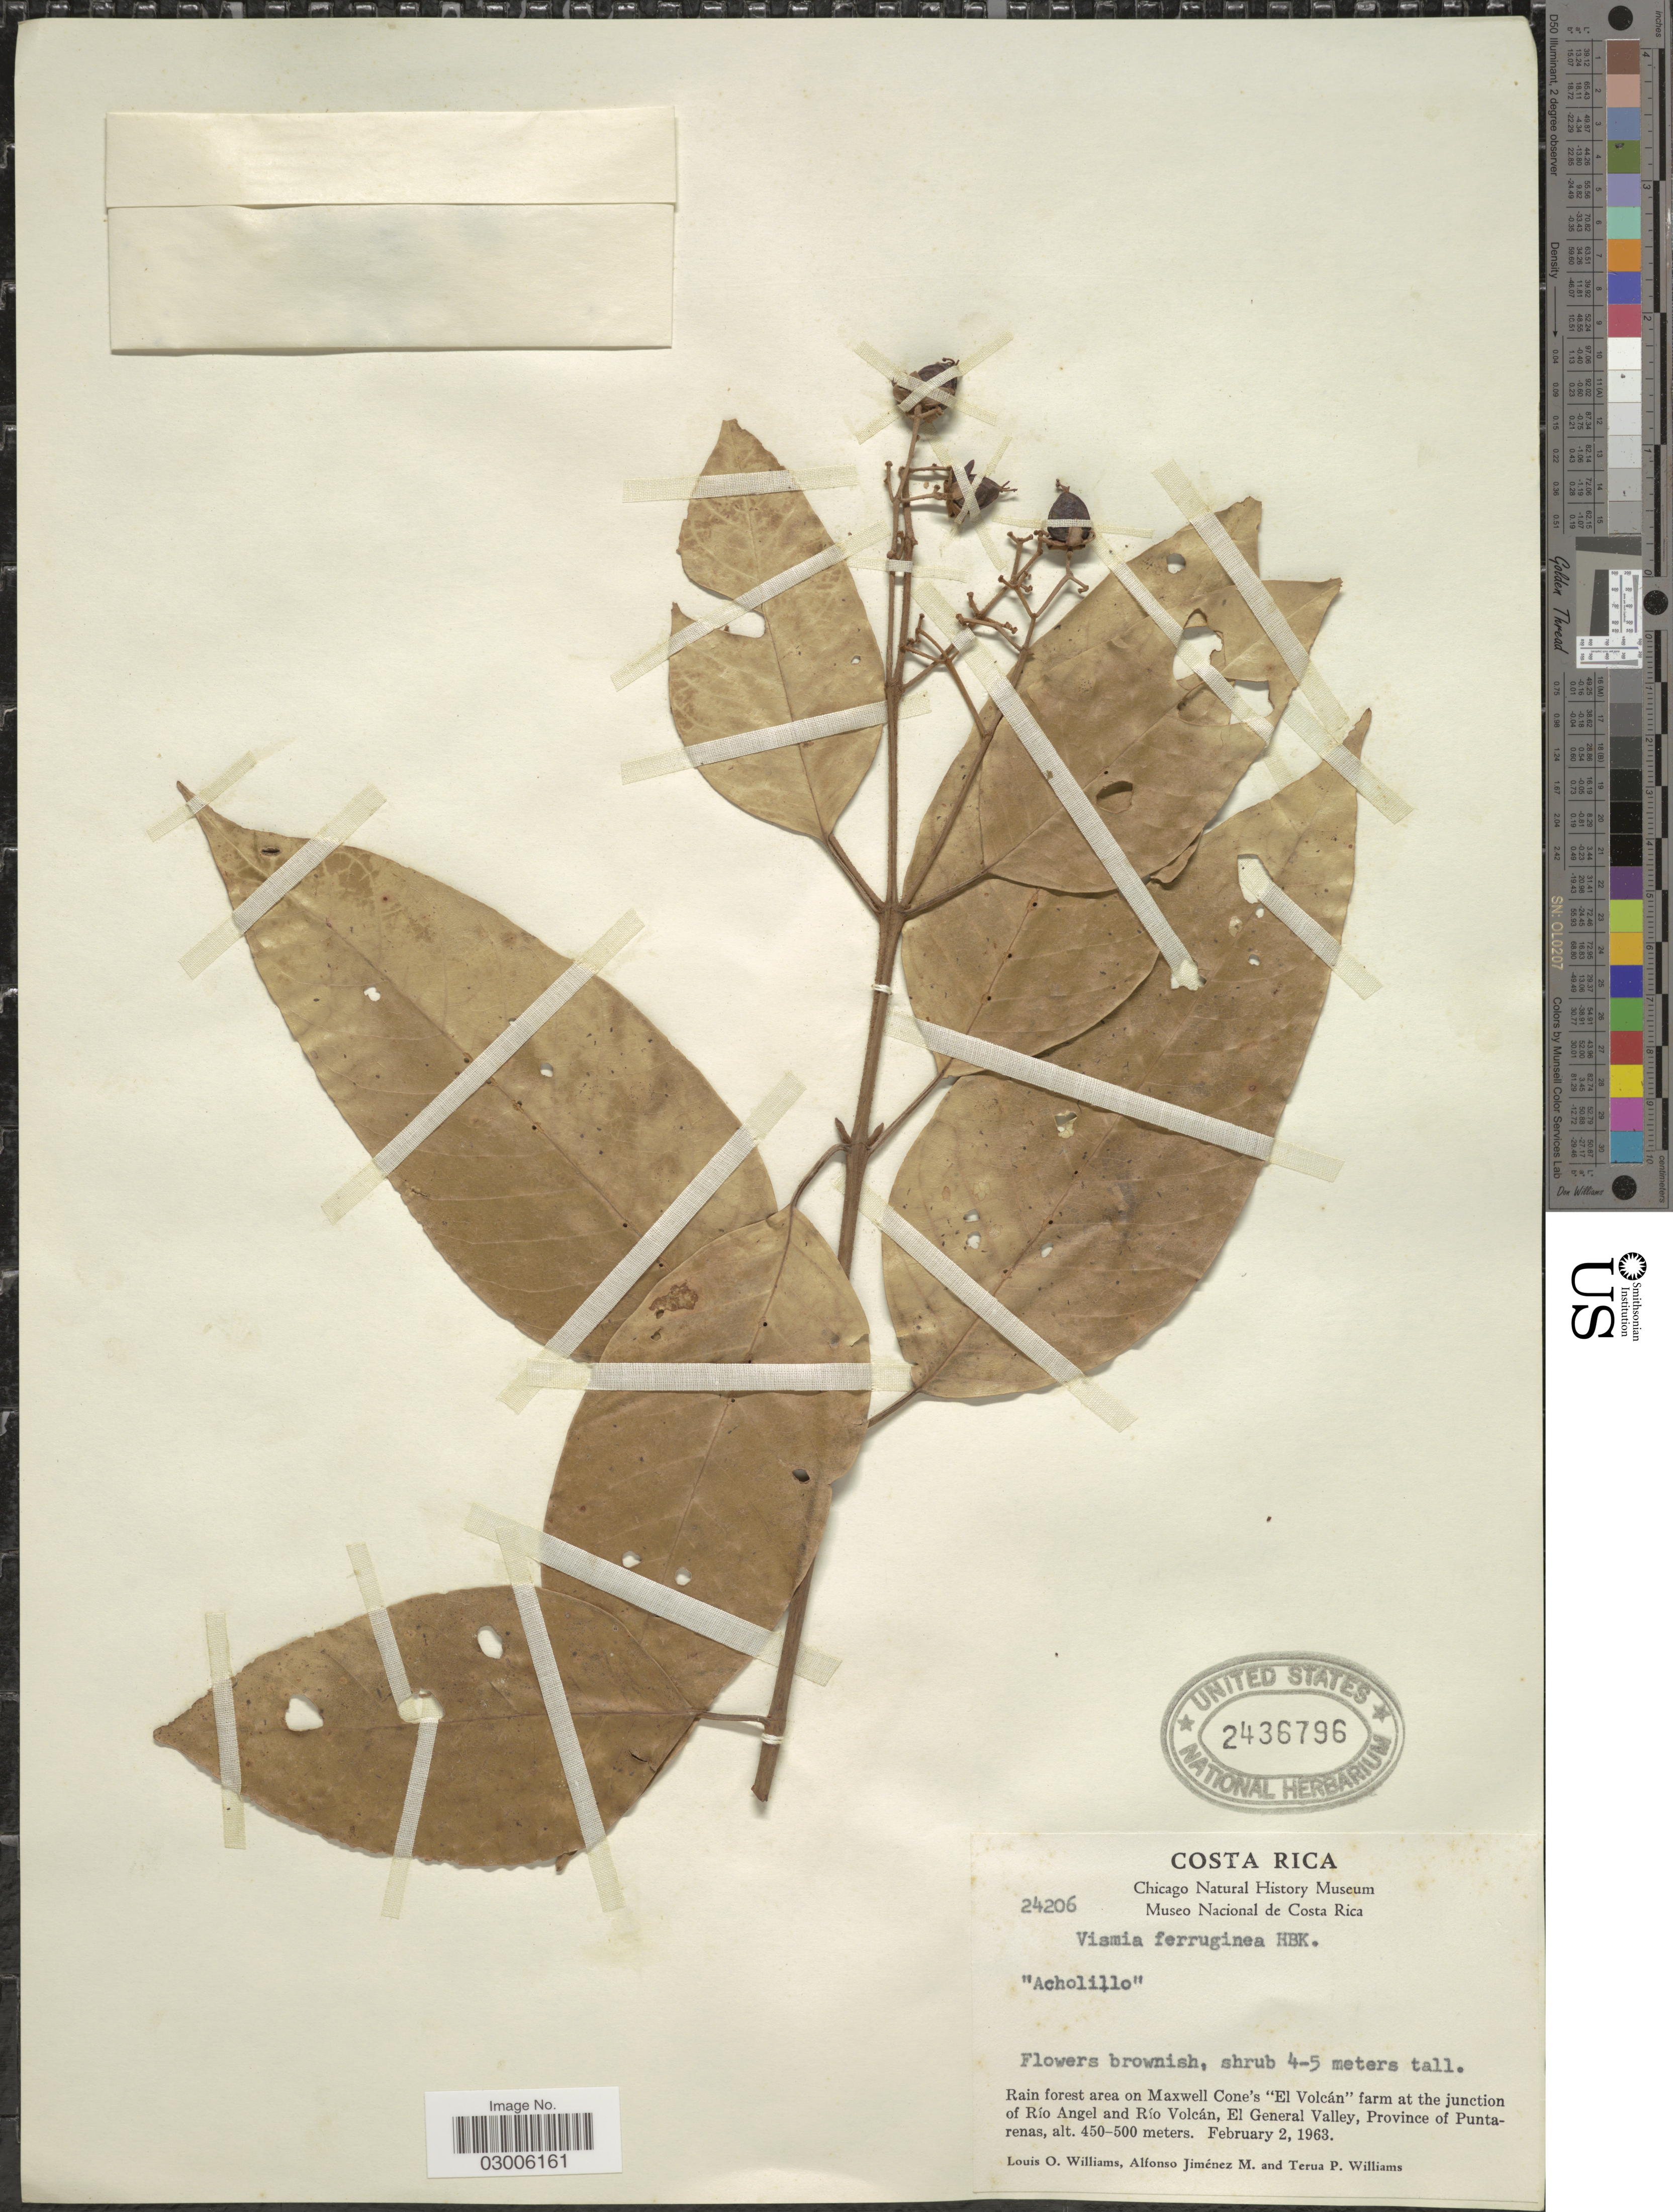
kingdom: Plantae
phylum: Tracheophyta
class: Magnoliopsida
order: Malpighiales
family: Hypericaceae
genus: Vismia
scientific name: Vismia baccifera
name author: (L.) Triana & Planch.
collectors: L. O. Williams, A. Jimenez M. & T. Williams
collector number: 24206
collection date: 1963-02-02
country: Costa Rica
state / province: Puntarenas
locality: Rain forest area on Maxwell Cone's "El Volcán" farm at the junction of Río Angel and Río Volcán, El General Valley.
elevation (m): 450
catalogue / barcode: US 2436796